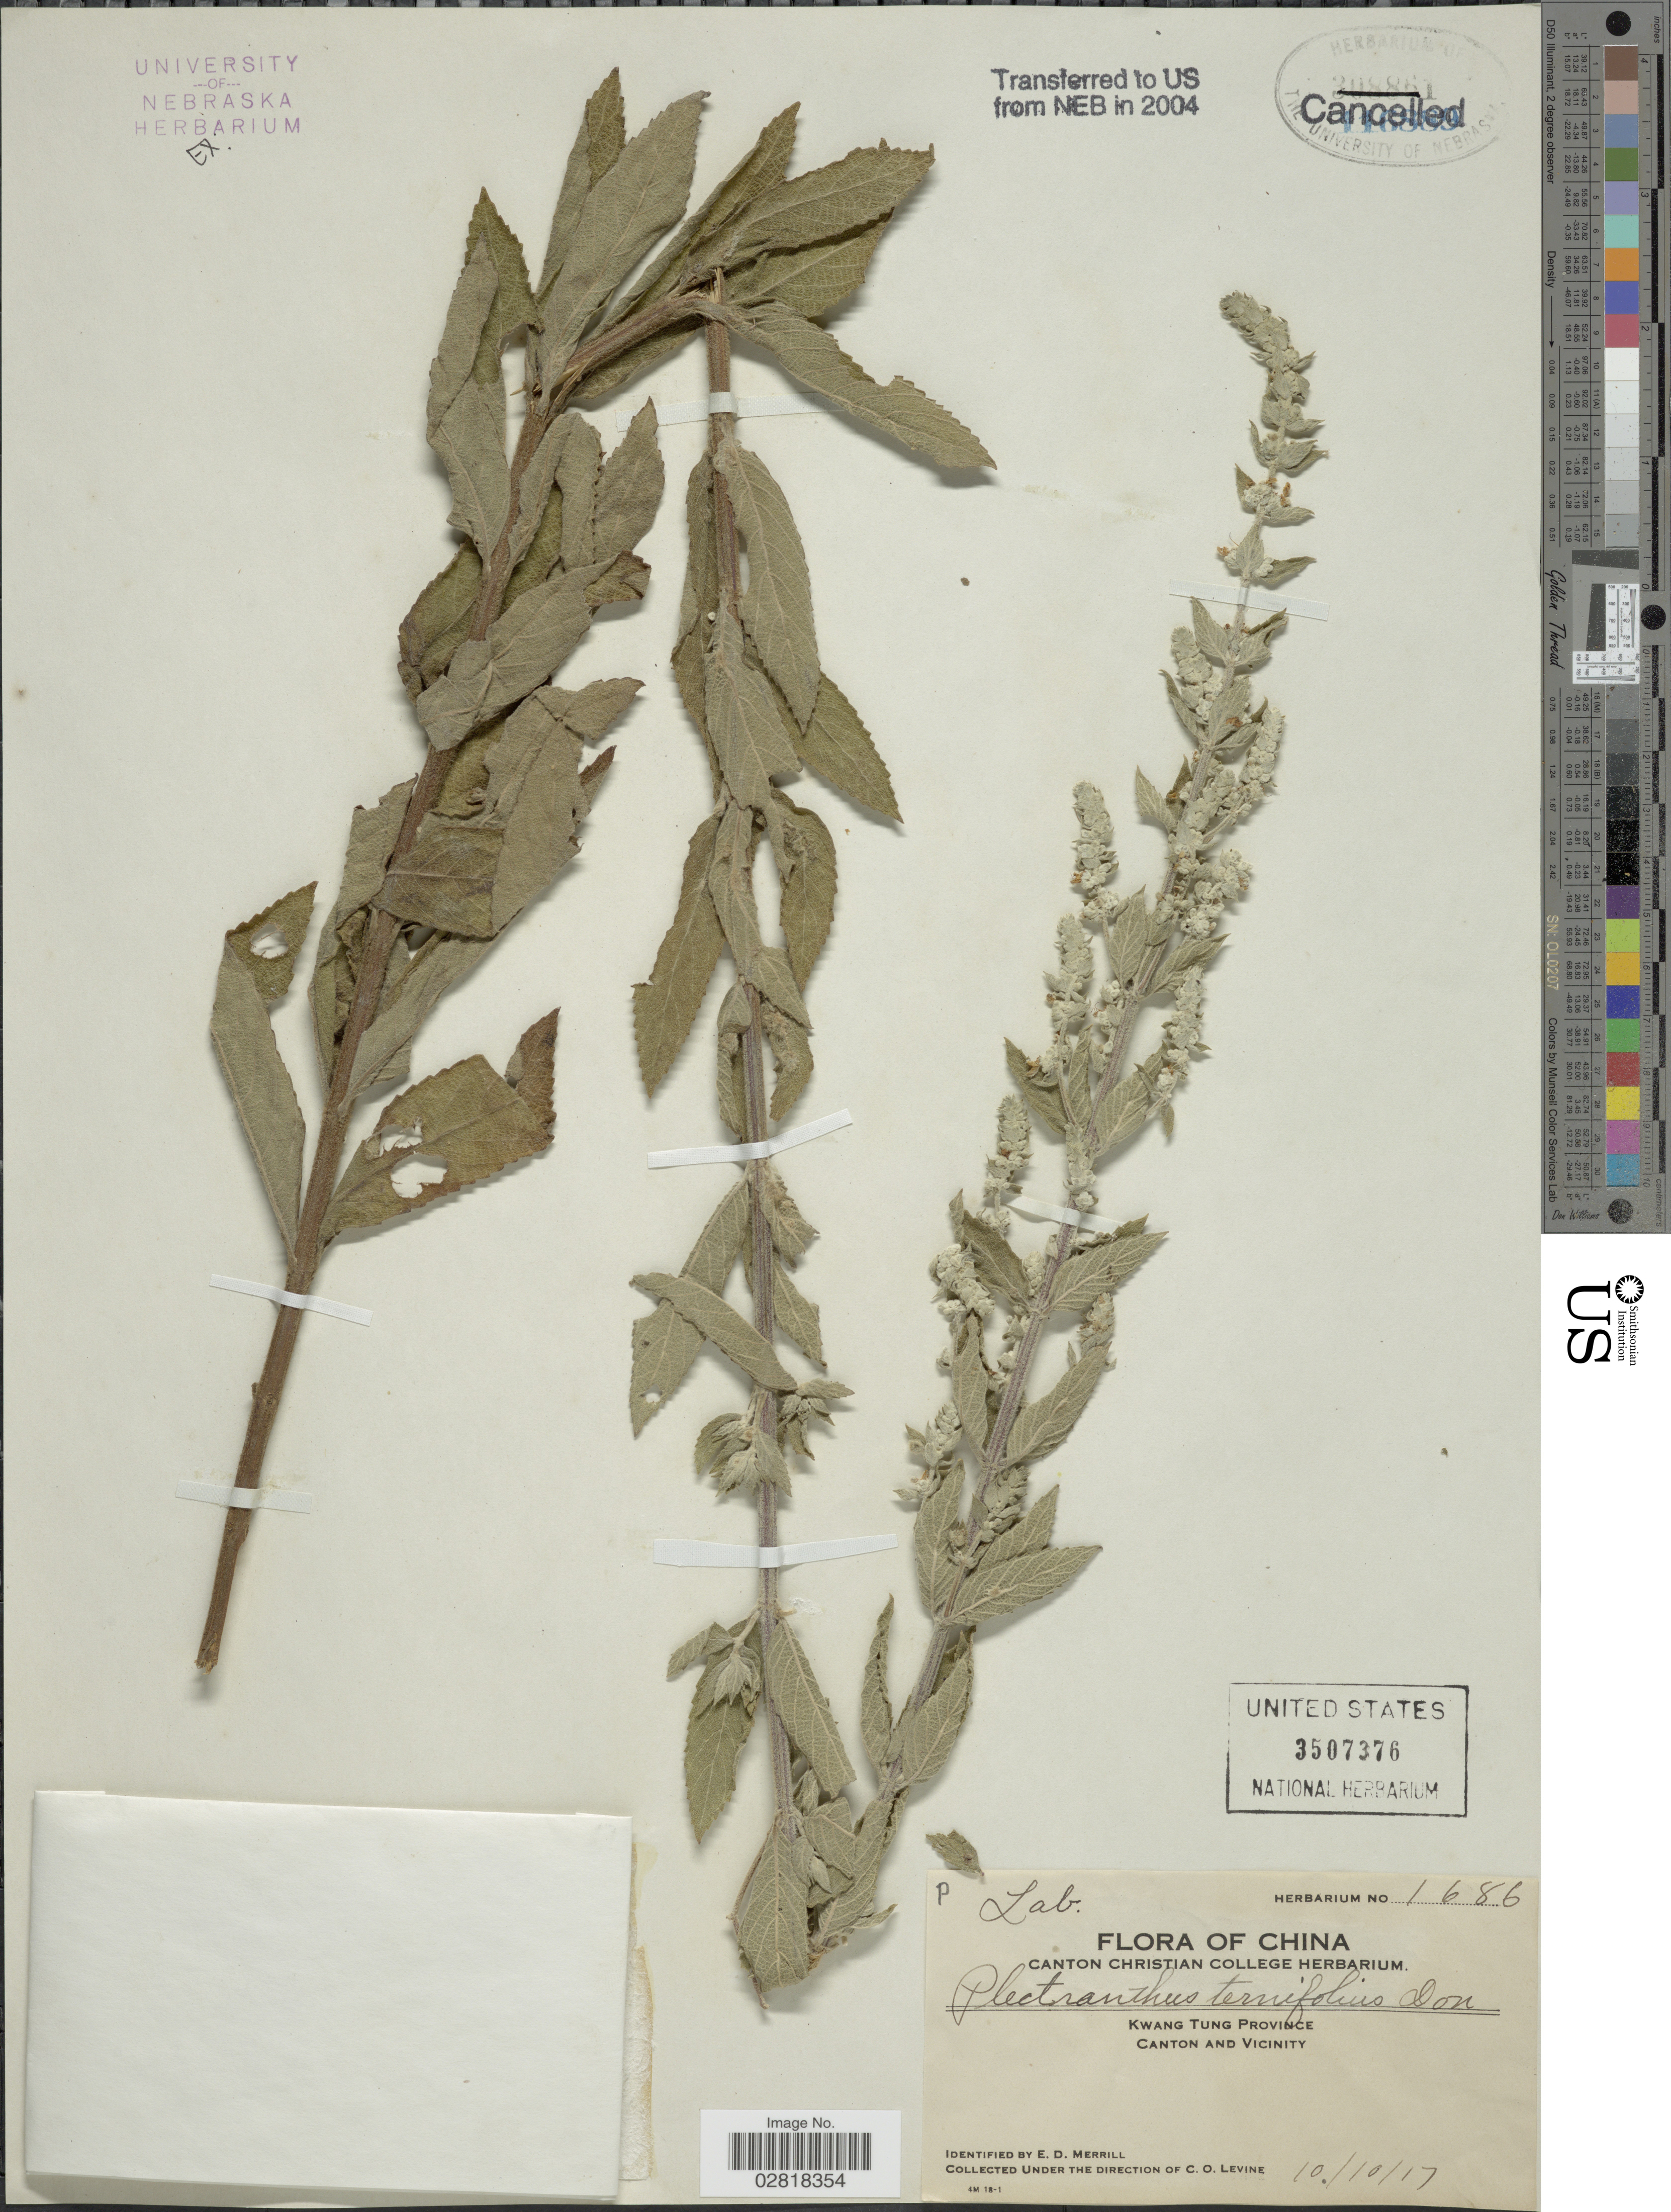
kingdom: Plantae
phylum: Tracheophyta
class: Magnoliopsida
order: Lamiales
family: Lamiaceae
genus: Plectranthus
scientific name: Plectranthus ternifolius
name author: D. Don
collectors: C. O. Levine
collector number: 1686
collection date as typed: Transcribed d/m/y: 10/10/17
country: China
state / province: Guangdong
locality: Kwang Tung Province, Canton and Vicinity.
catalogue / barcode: US 3507376